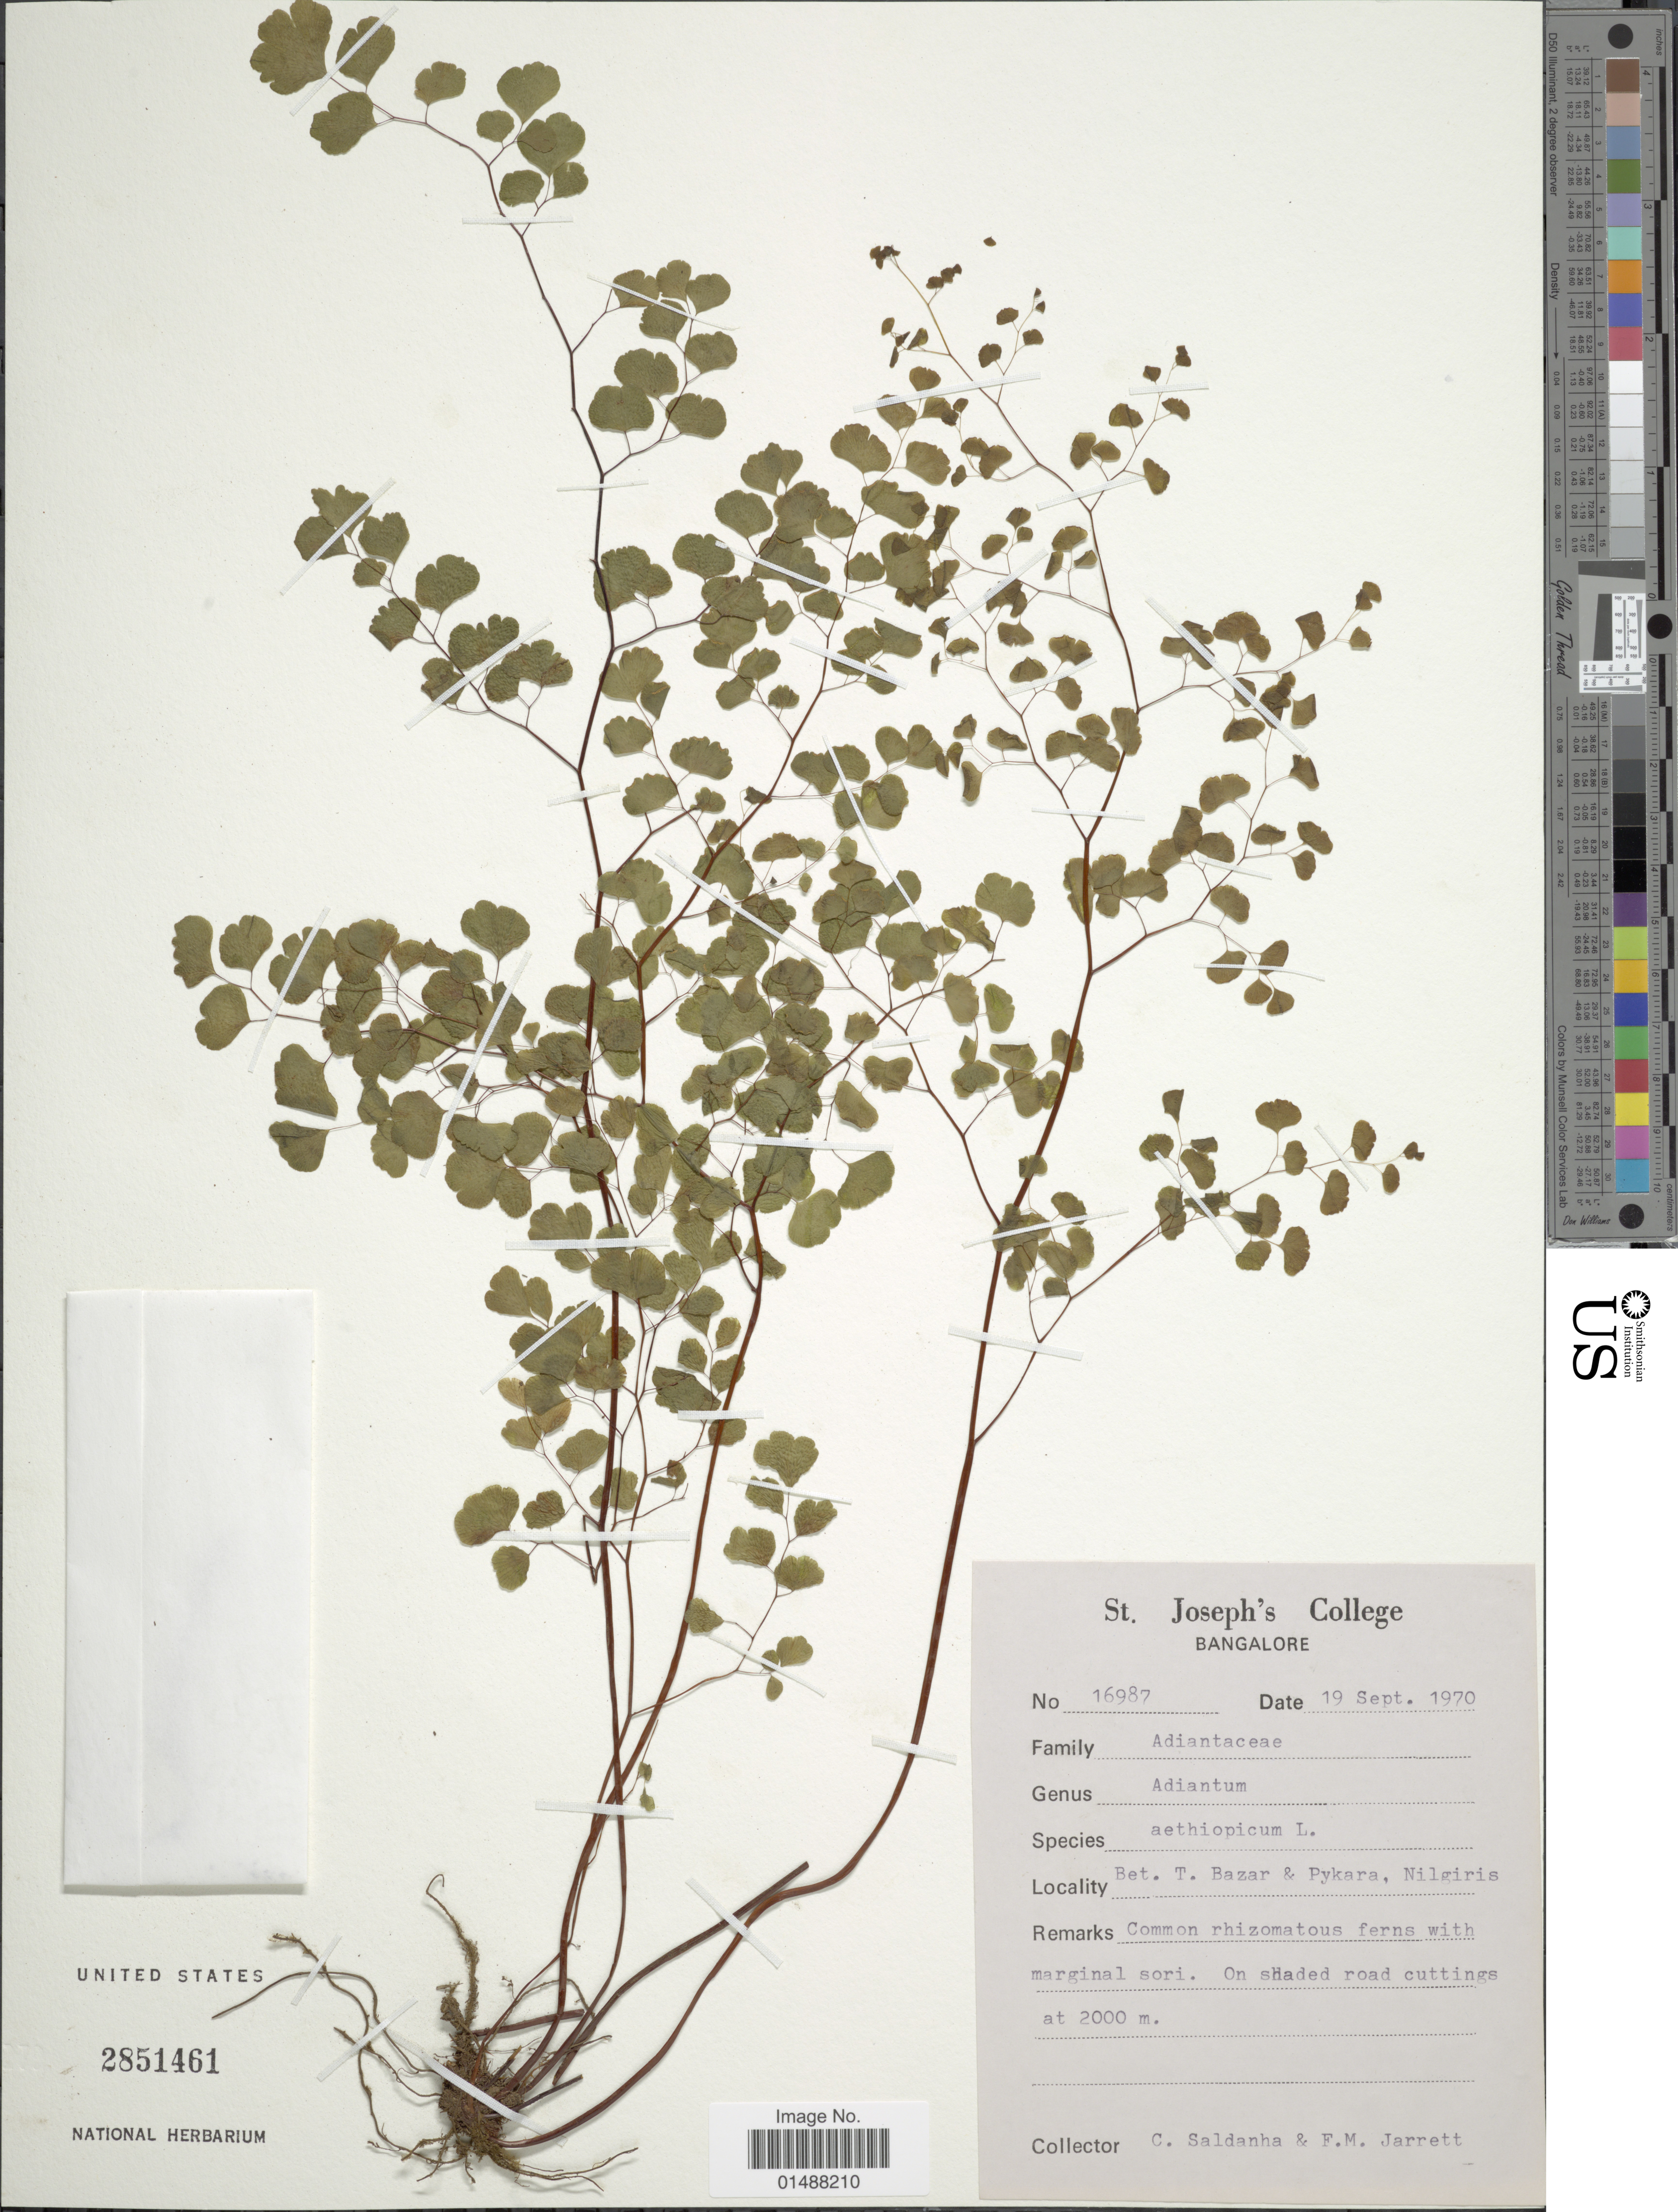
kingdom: Plantae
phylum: Tracheophyta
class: Polypodiopsida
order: Polypodiales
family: Pteridaceae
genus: Adiantum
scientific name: Adiantum aethiopicum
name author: L.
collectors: C. Saldanha & F. M. Jarrett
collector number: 16987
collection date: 1970-09-19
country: India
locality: Bangalore, Bet. T. Bazar & Pykara, Nilgiris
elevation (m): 2000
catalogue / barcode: US 2851461